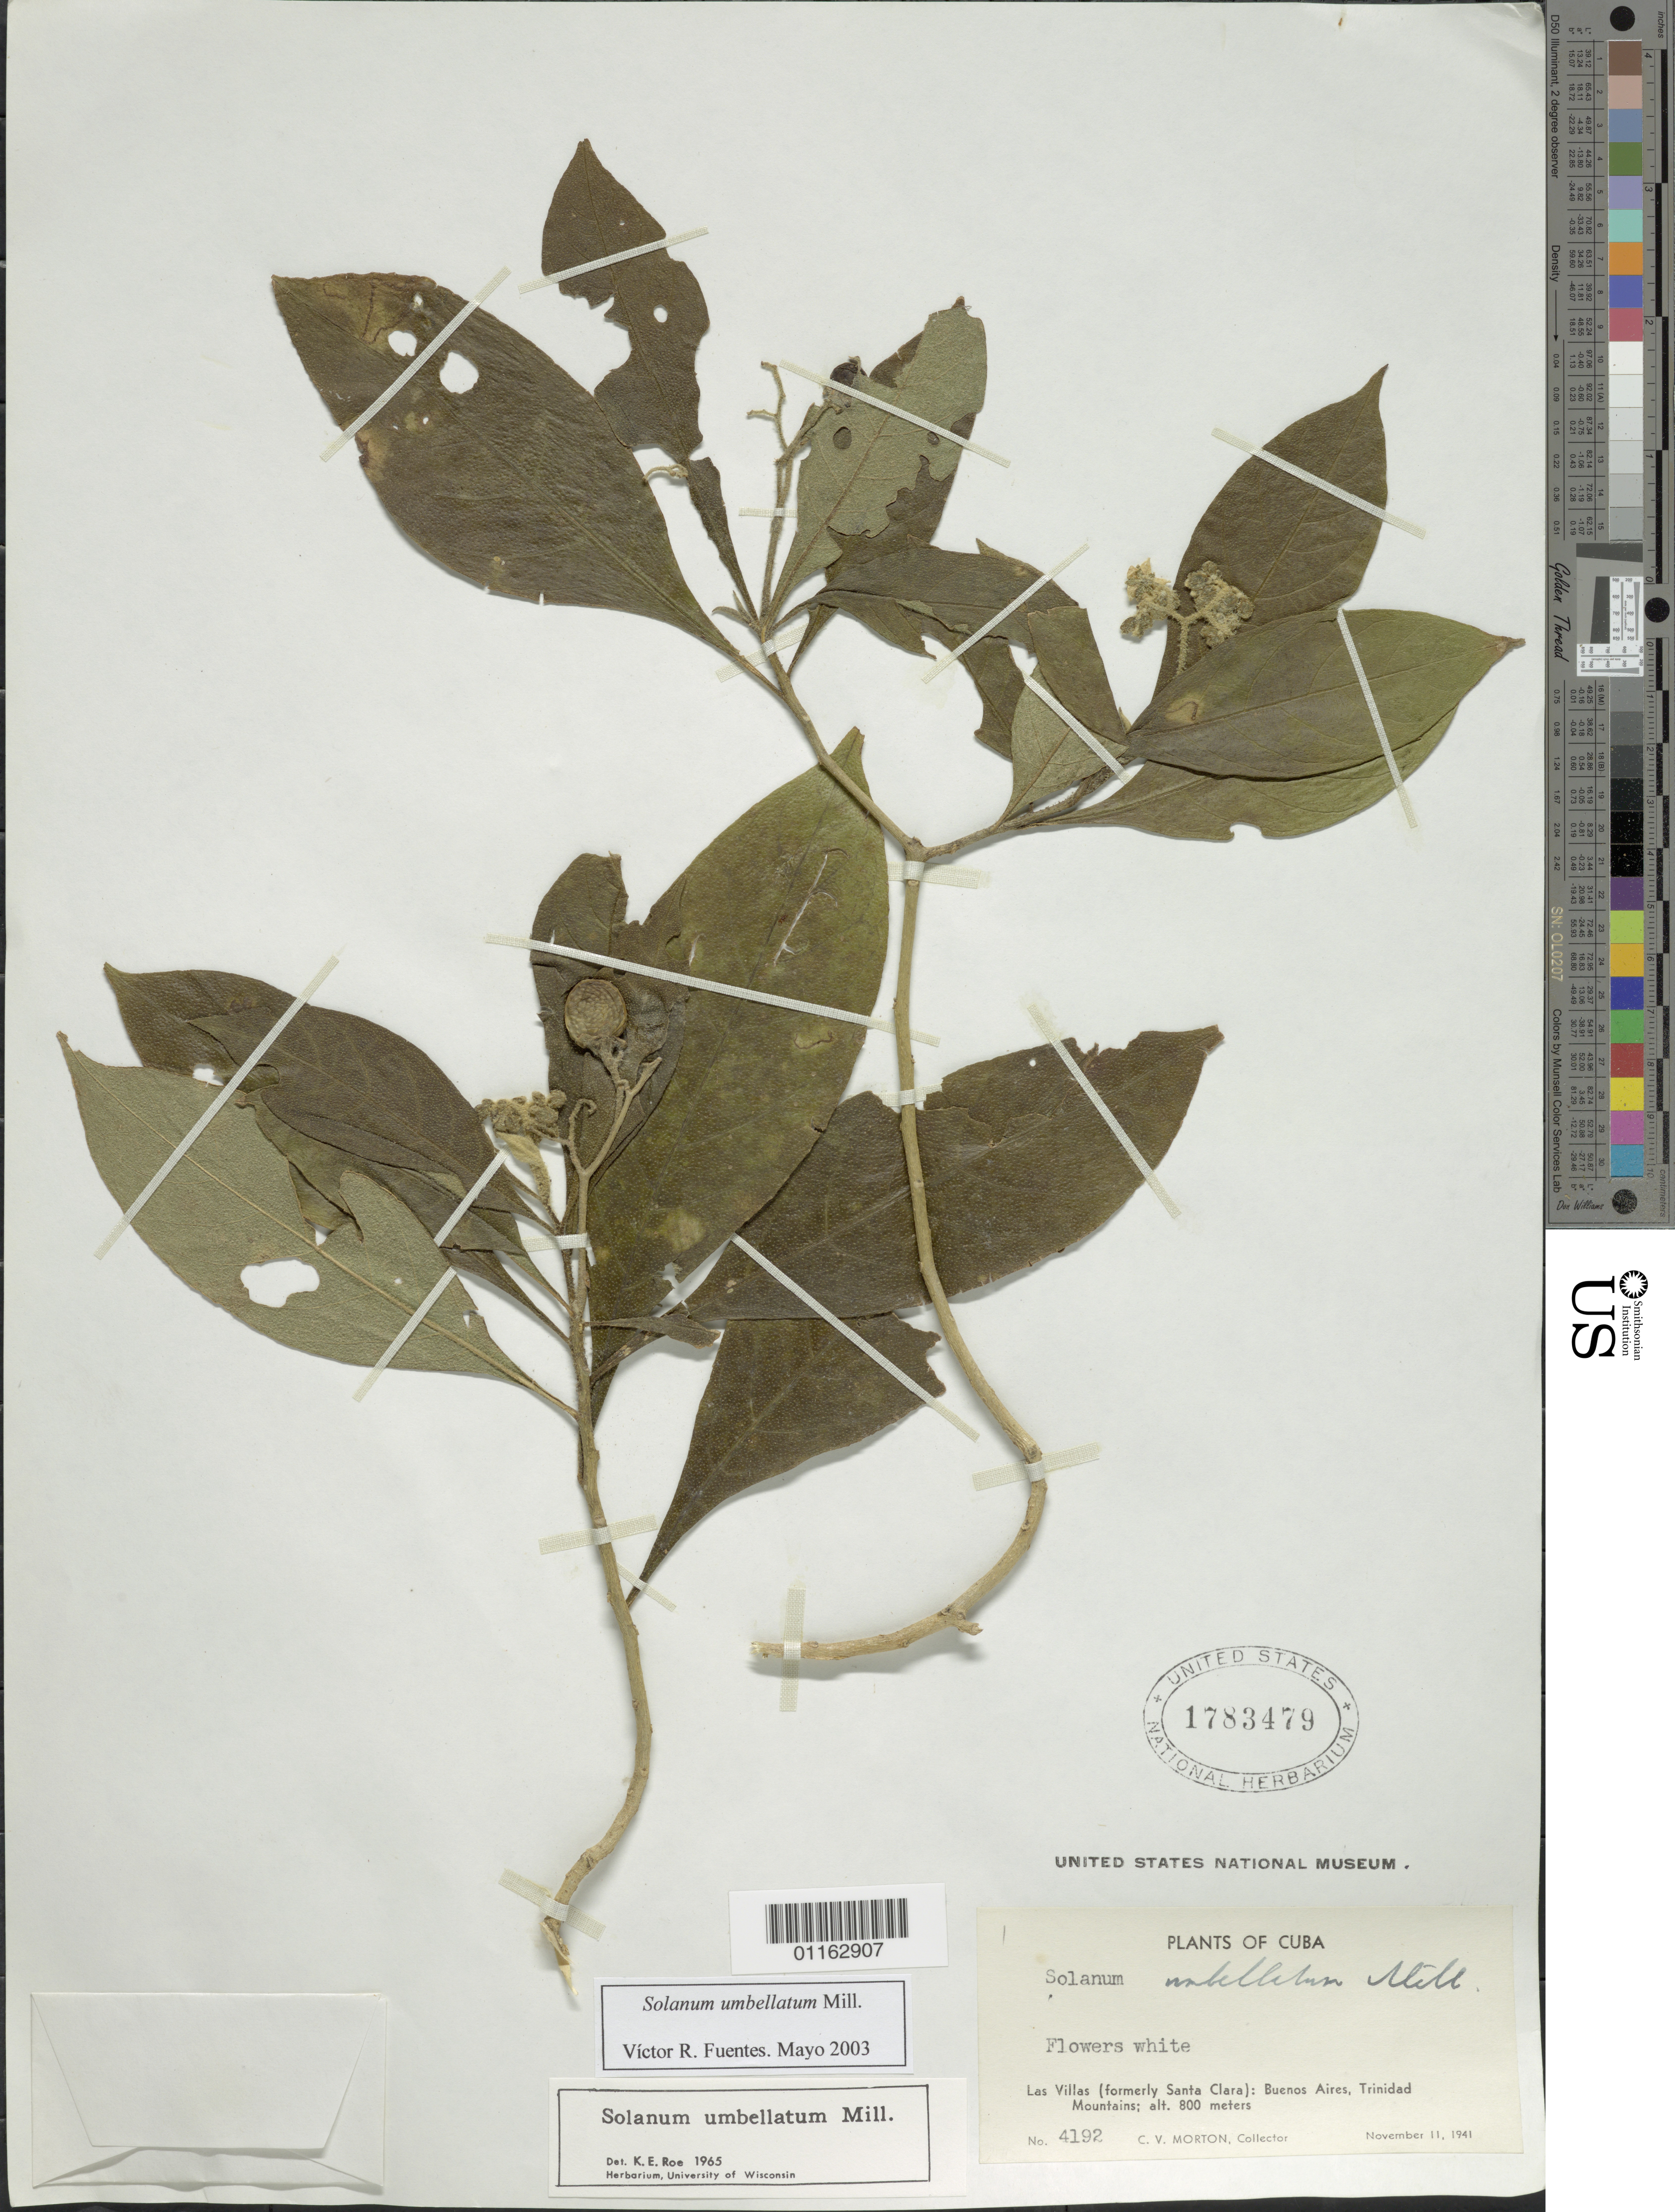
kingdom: Plantae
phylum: Tracheophyta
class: Magnoliopsida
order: Solanales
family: Solanaceae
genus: Solanum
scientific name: Solanum umbellatum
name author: Mill.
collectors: C. V. Morton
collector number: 4192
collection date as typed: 11 Nov 1941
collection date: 1941-11-11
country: Cuba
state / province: Las Villas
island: Cuba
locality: Buenos Aires, Trindad Mountains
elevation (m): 800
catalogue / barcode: US 1783479